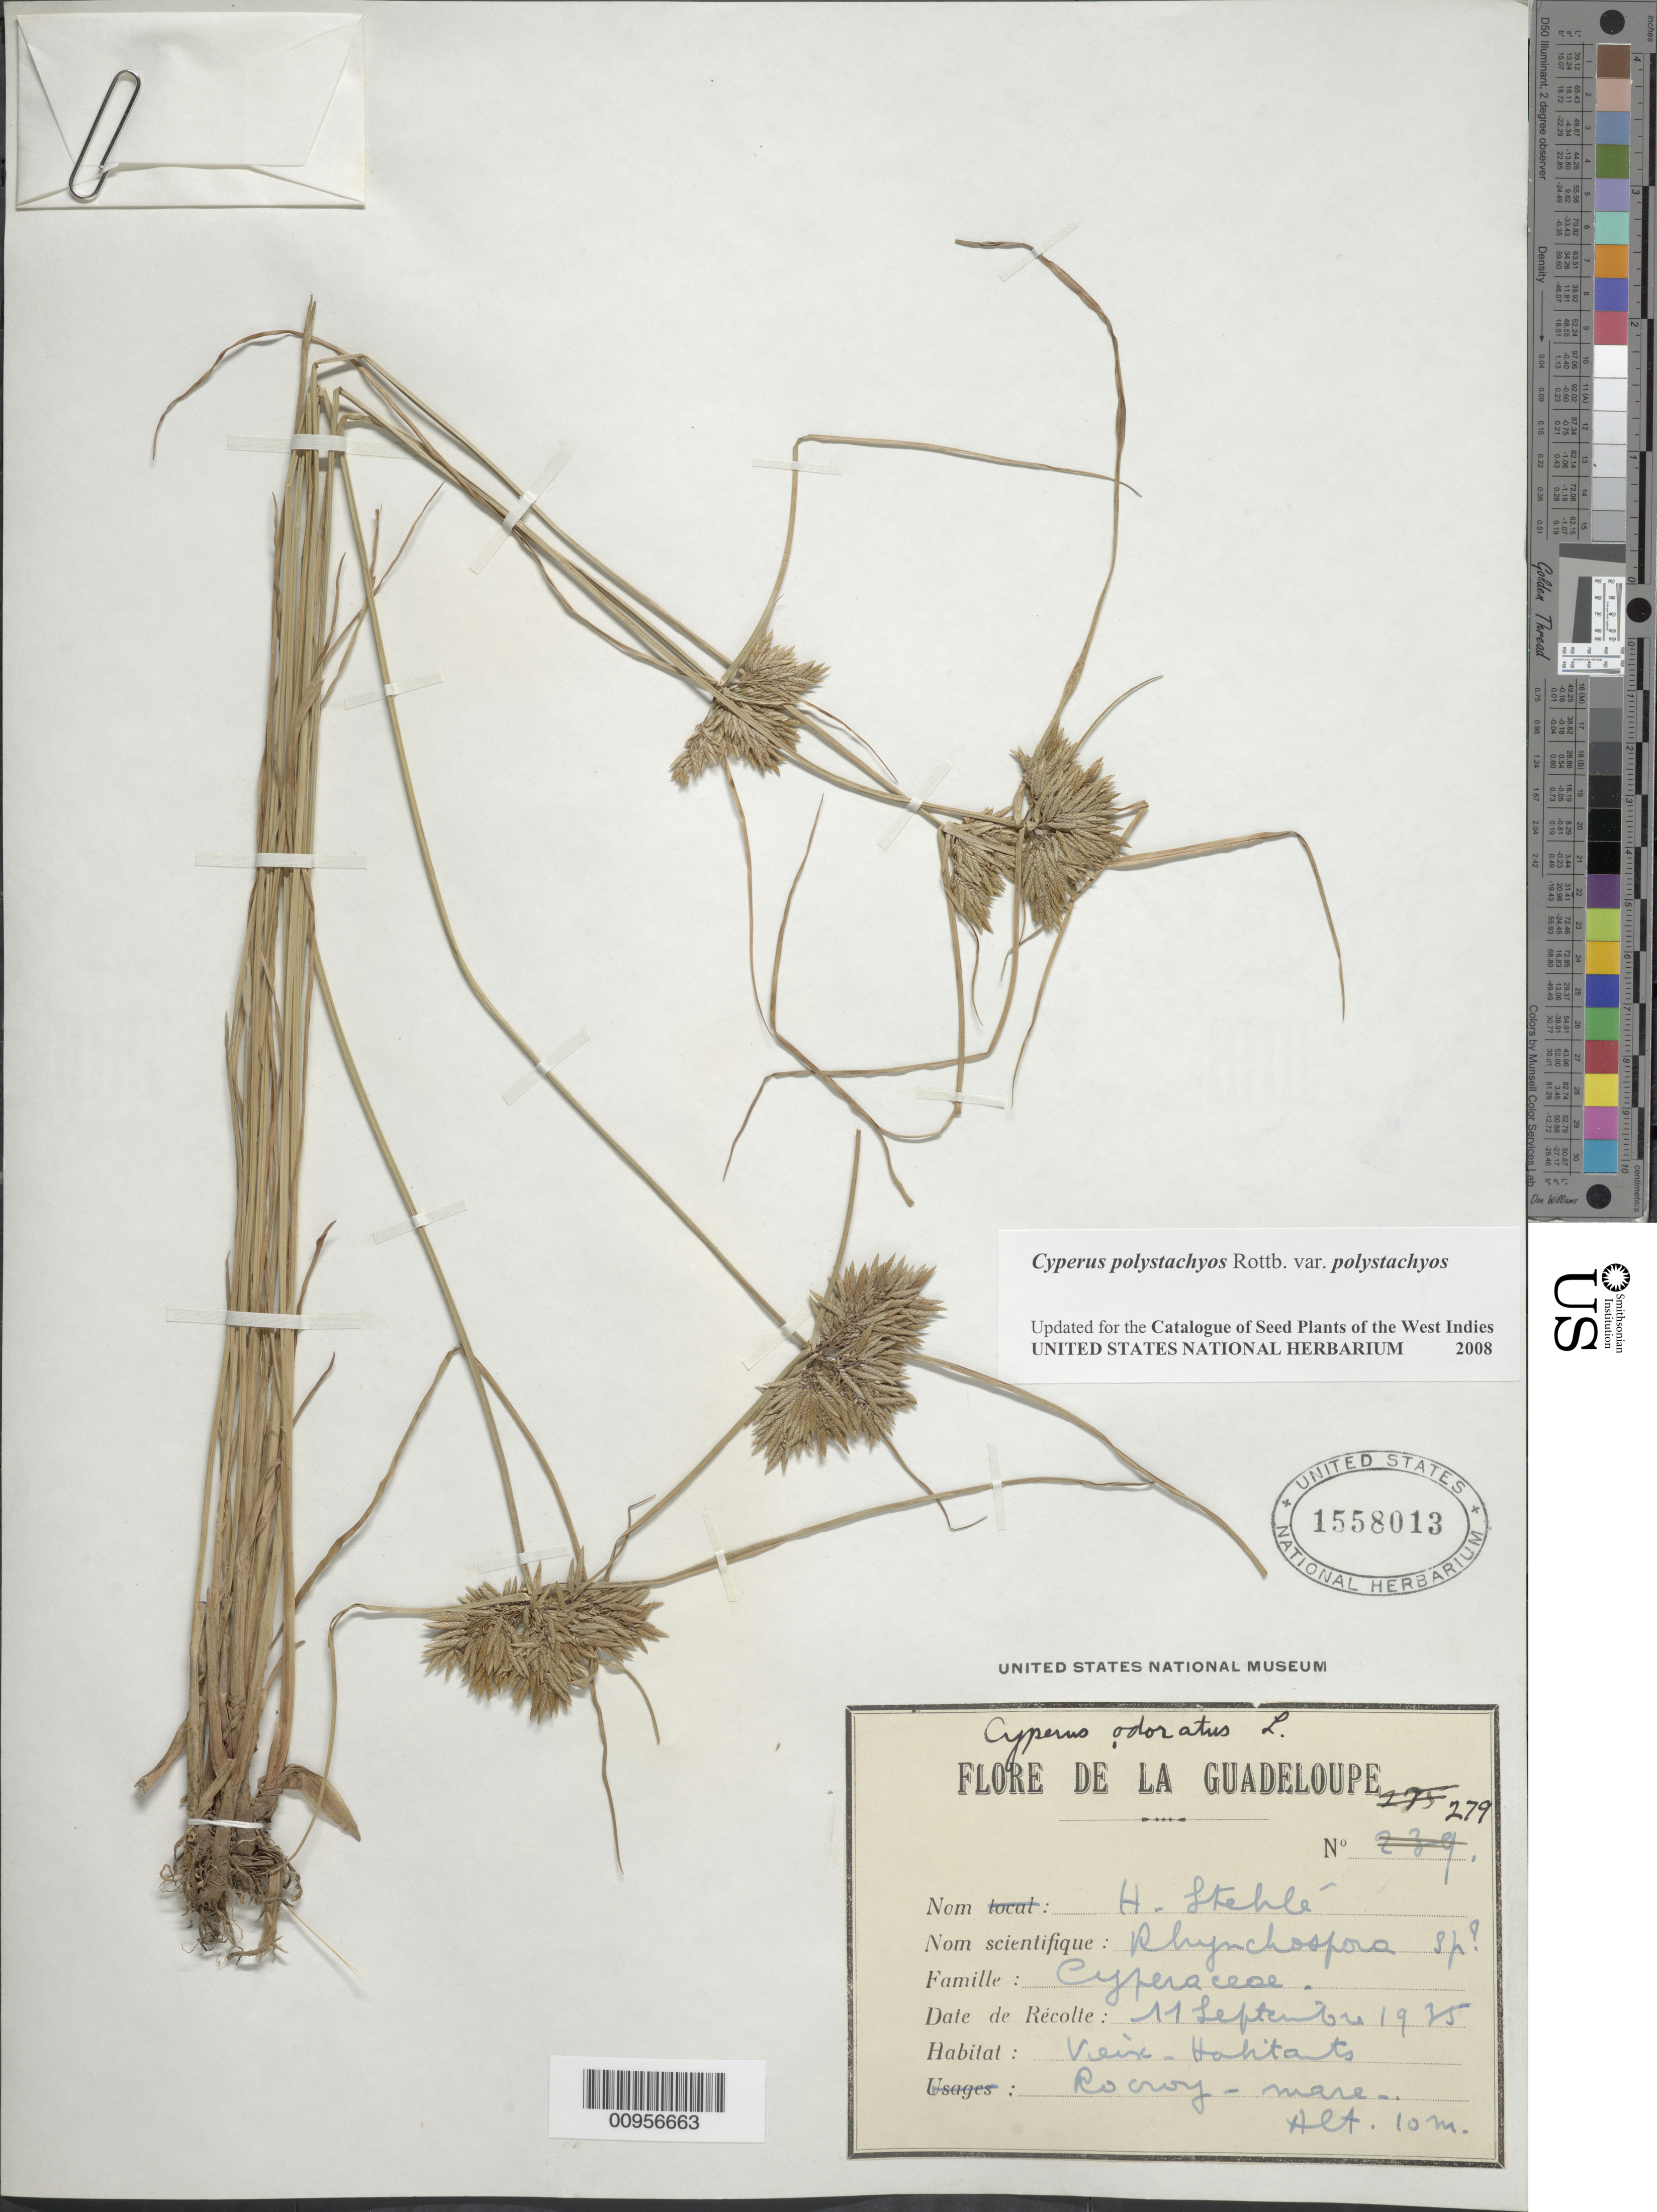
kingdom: Plantae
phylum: Tracheophyta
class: Liliopsida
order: Poales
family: Cyperaceae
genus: Cyperus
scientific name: Cyperus polystachyos var. polystachyos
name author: Rottb.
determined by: Strong, M. T., (US), Smithsonian Institution - National Museum of Natural History (UNITED STATES)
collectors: H. Stehlé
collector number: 279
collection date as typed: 11 Sep 1935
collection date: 1935-09-11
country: Guadeloupe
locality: "Rocroy", mare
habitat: Vieux habitants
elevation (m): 10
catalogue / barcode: US 1558013